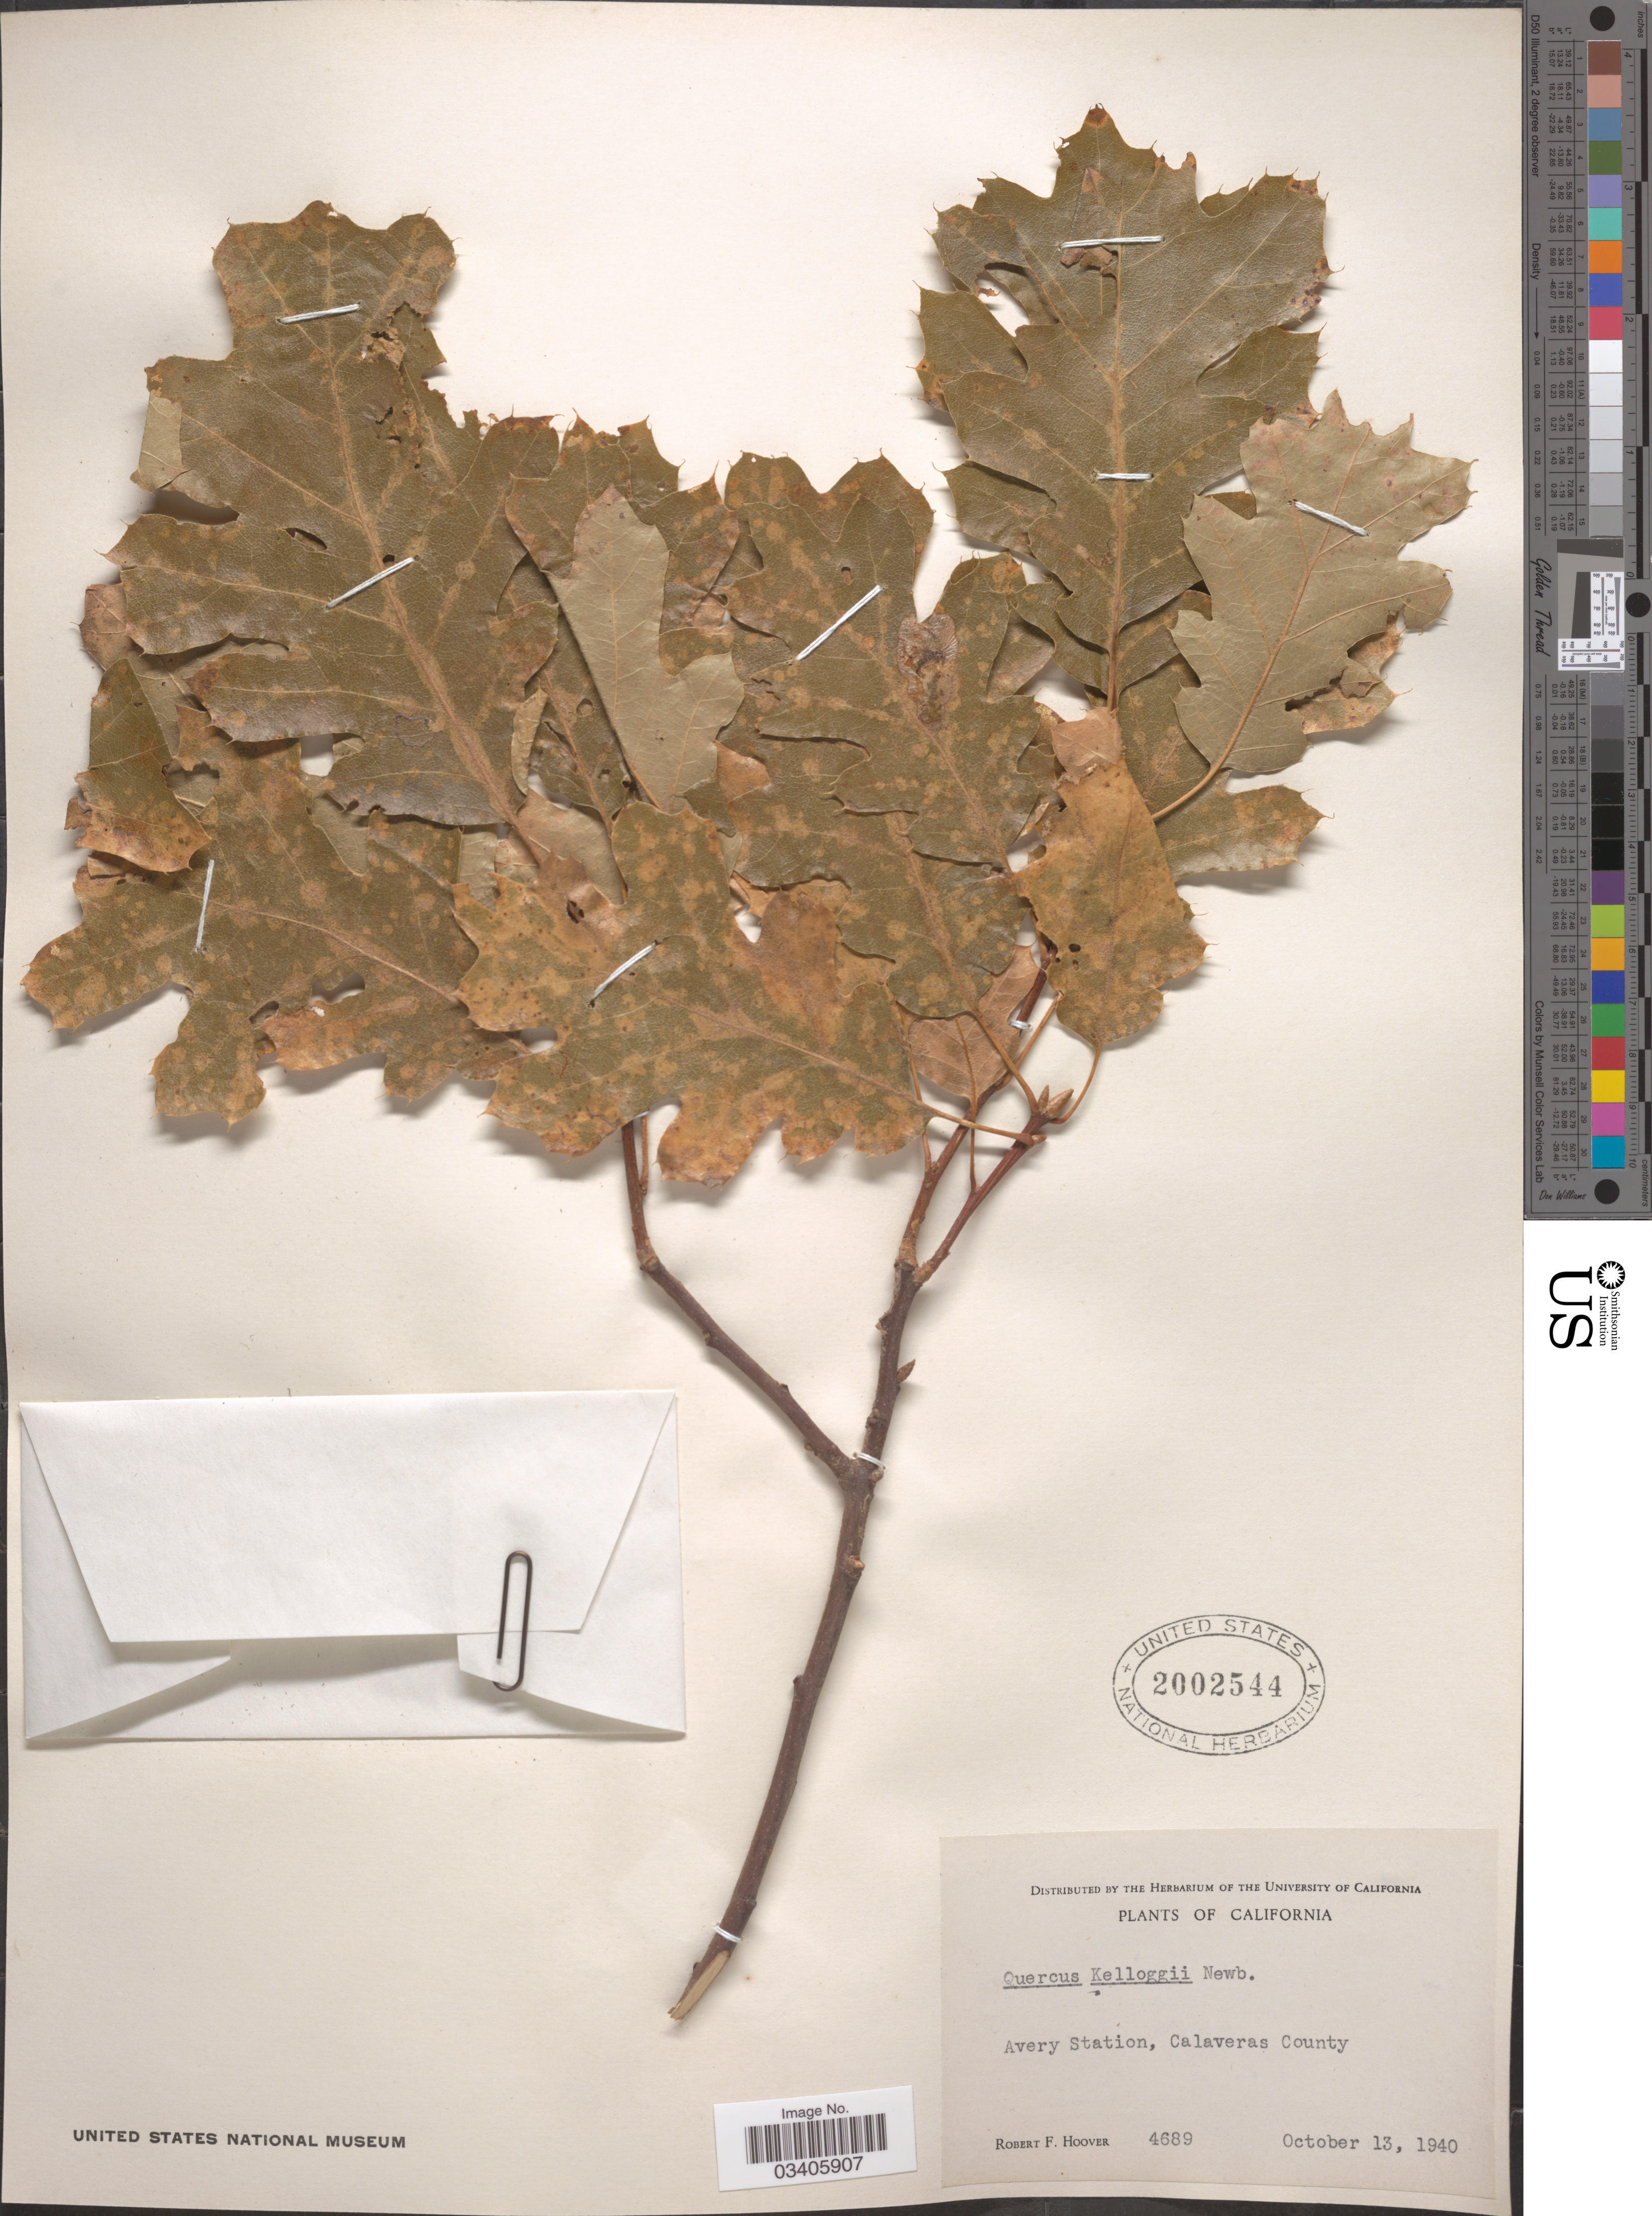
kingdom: Plantae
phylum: Tracheophyta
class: Magnoliopsida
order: Fagales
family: Fagaceae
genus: Quercus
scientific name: Quercus kelloggii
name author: Newb.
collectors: R. F. Hoover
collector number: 4689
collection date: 1940-10-13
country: United States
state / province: California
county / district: Calaveras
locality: Avery Station, Calaveras County.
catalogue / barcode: US 2002544